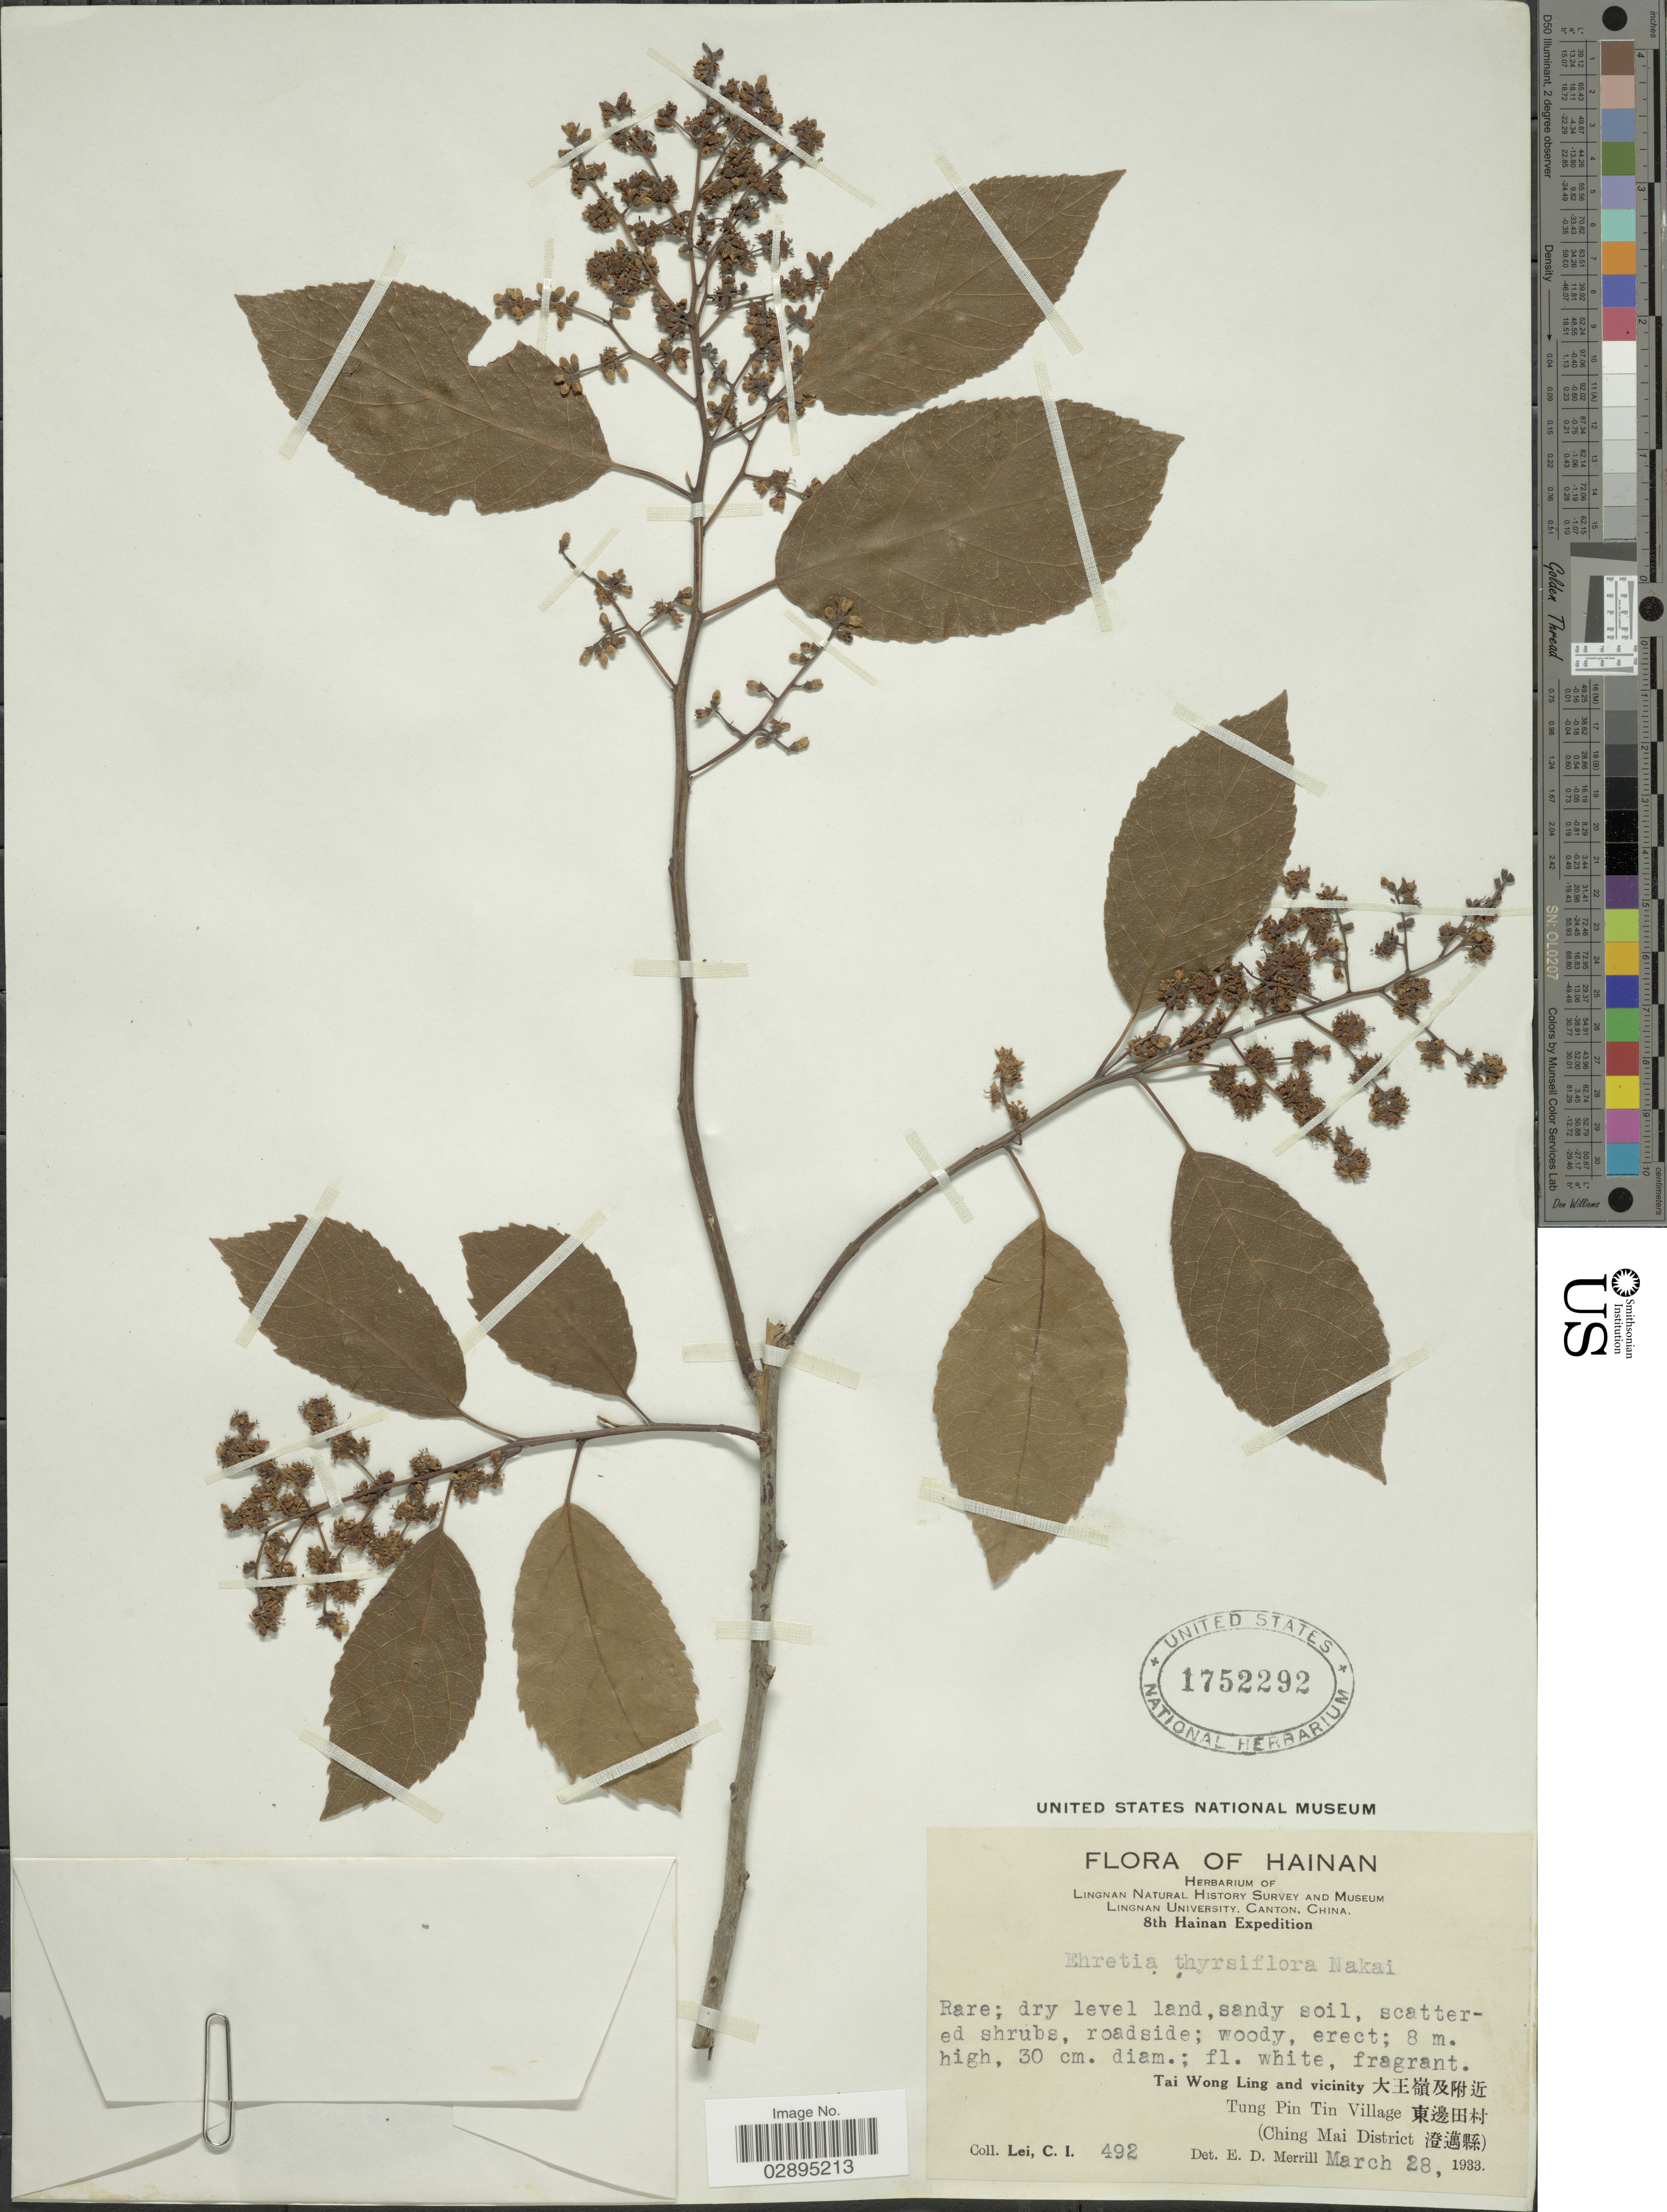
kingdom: Plantae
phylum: Tracheophyta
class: Magnoliopsida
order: Boraginales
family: Ehretiaceae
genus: Ehretia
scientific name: Ehretia acuminata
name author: R. Br.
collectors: C. I. Lei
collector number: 492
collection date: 1933-03-28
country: China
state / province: Hainan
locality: Tai Wong Ling and vicinity. Tung Pin Tin Village (Ching Mai District).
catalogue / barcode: US 1752292